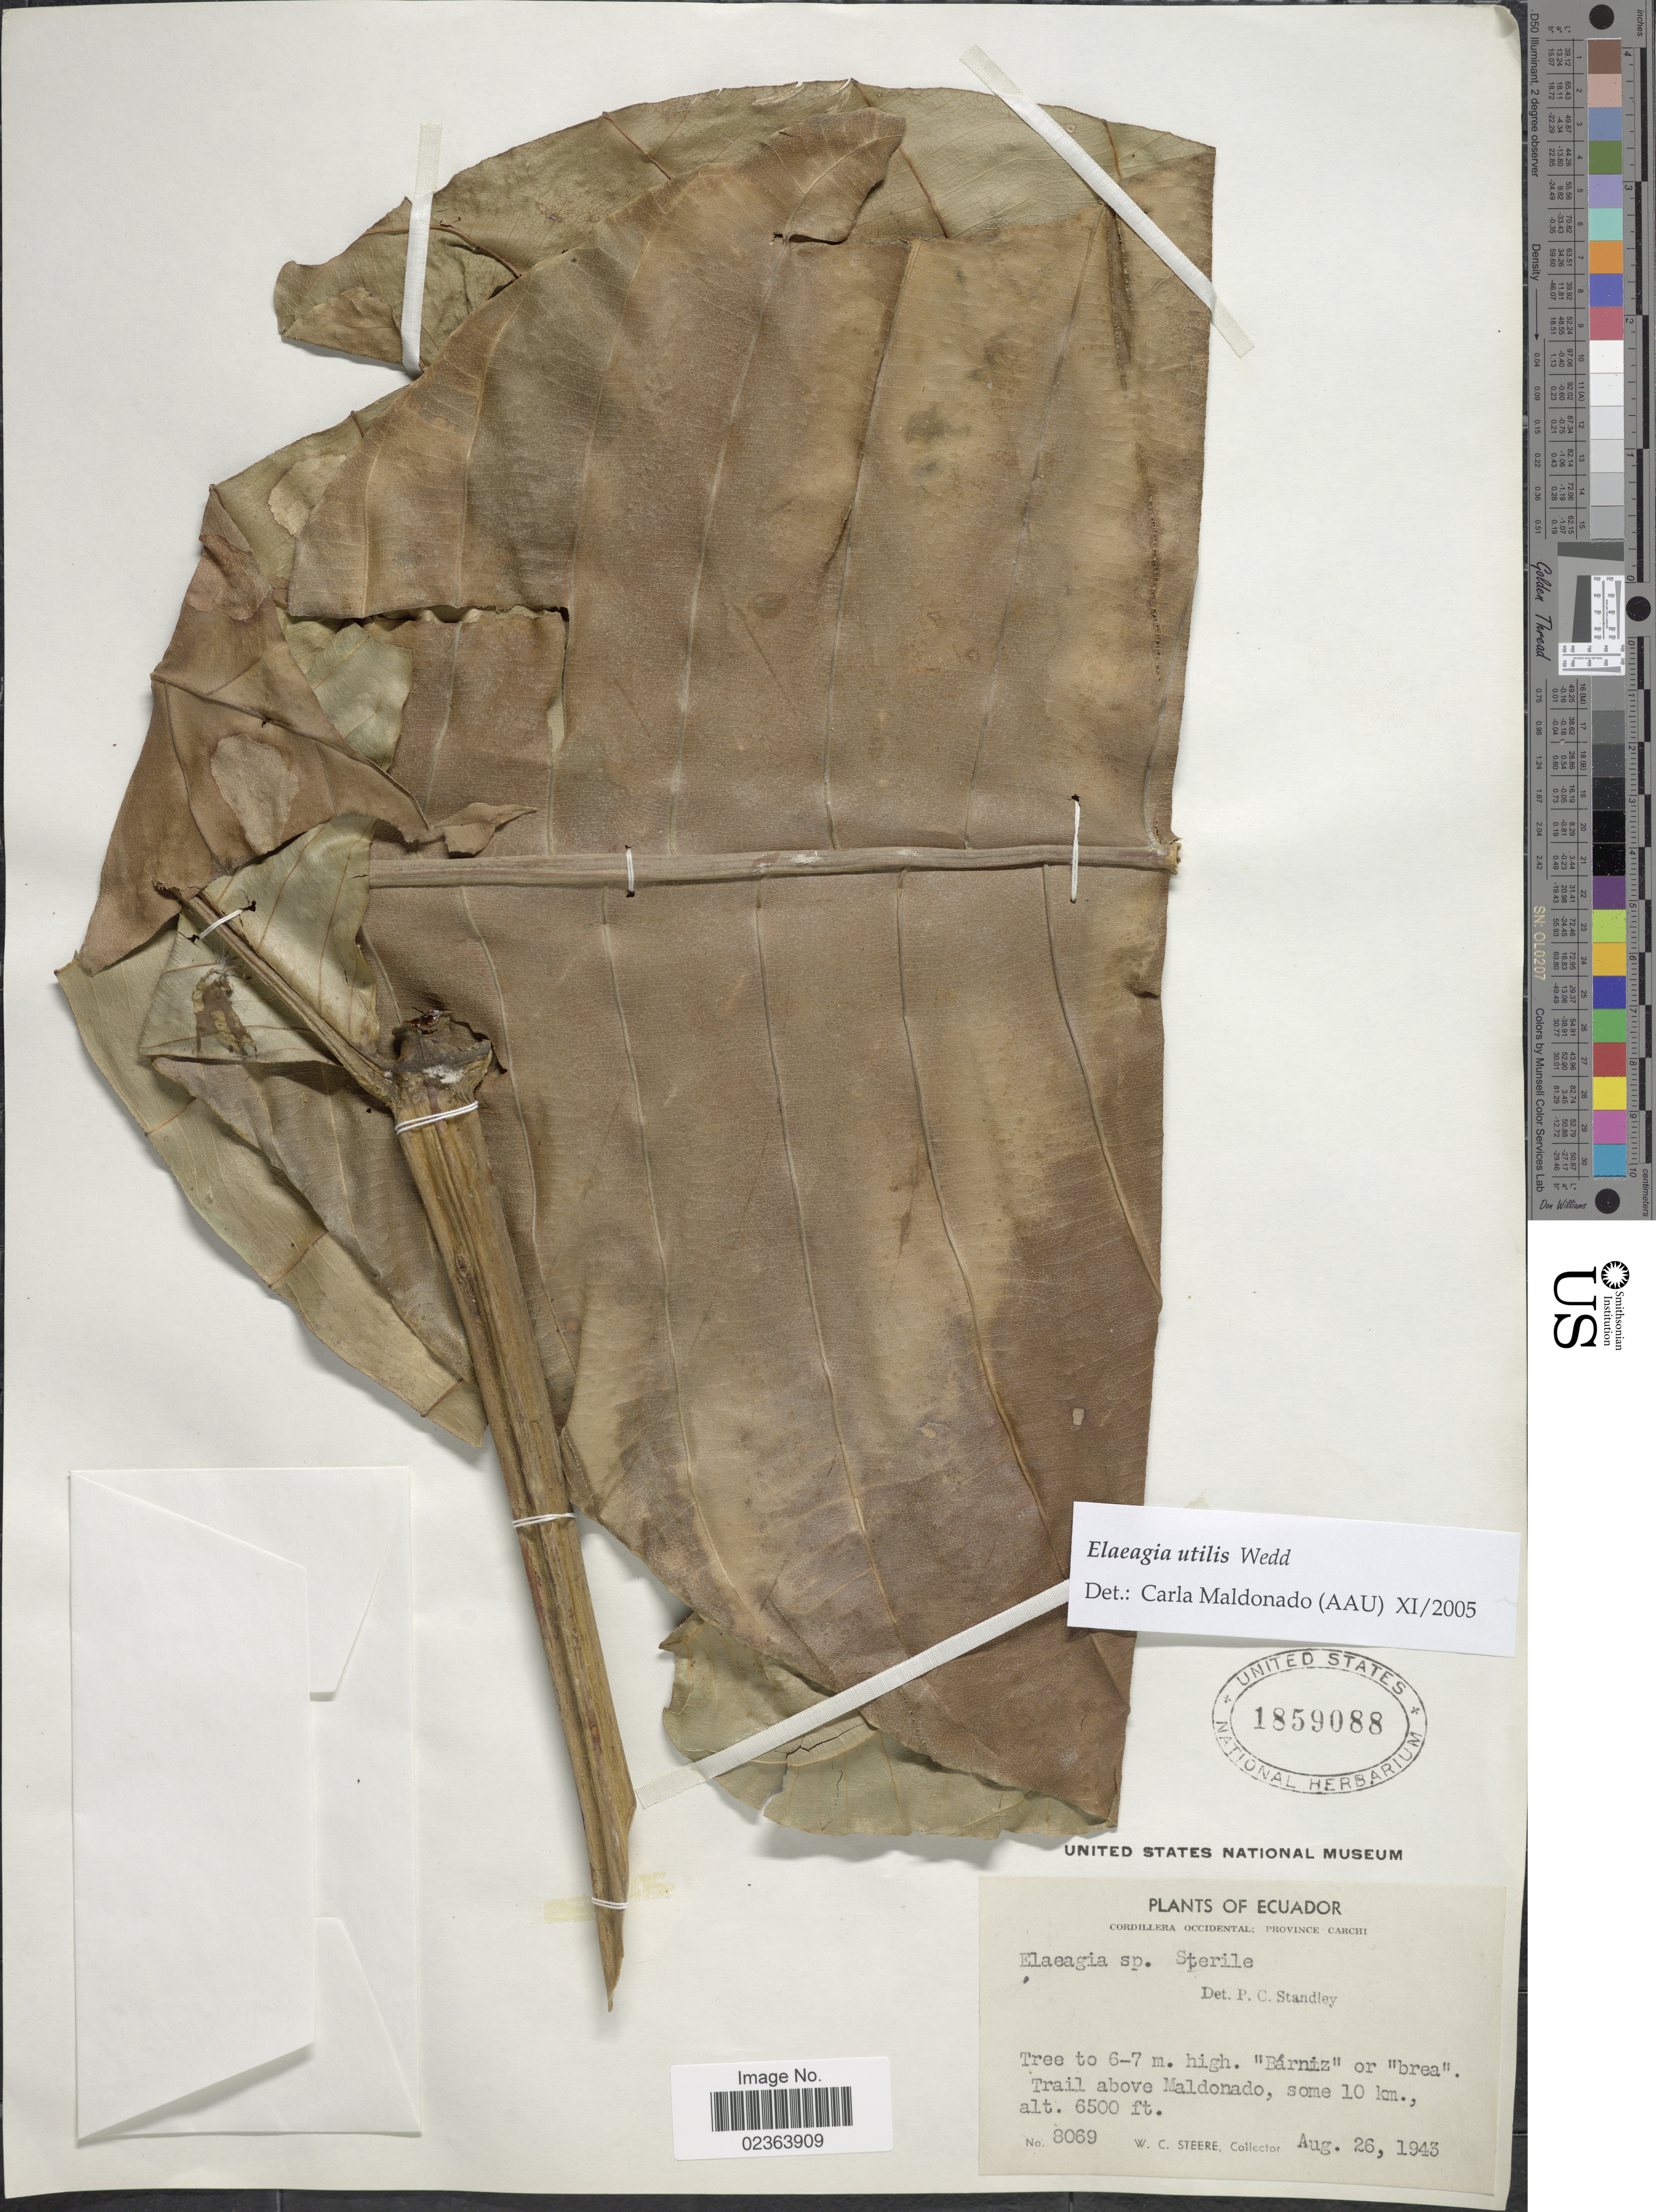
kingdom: Plantae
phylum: Tracheophyta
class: Magnoliopsida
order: Gentianales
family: Rubiaceae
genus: Elaeagia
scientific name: Elaeagia utilis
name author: (Goudot) Wedd.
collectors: W. C. Steere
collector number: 8069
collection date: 1943-08-26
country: Ecuador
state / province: Carchi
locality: Cordillera Occidental: Province Carchi, Trail above Maldonado, some 10 km.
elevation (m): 1981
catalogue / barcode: US 1859088